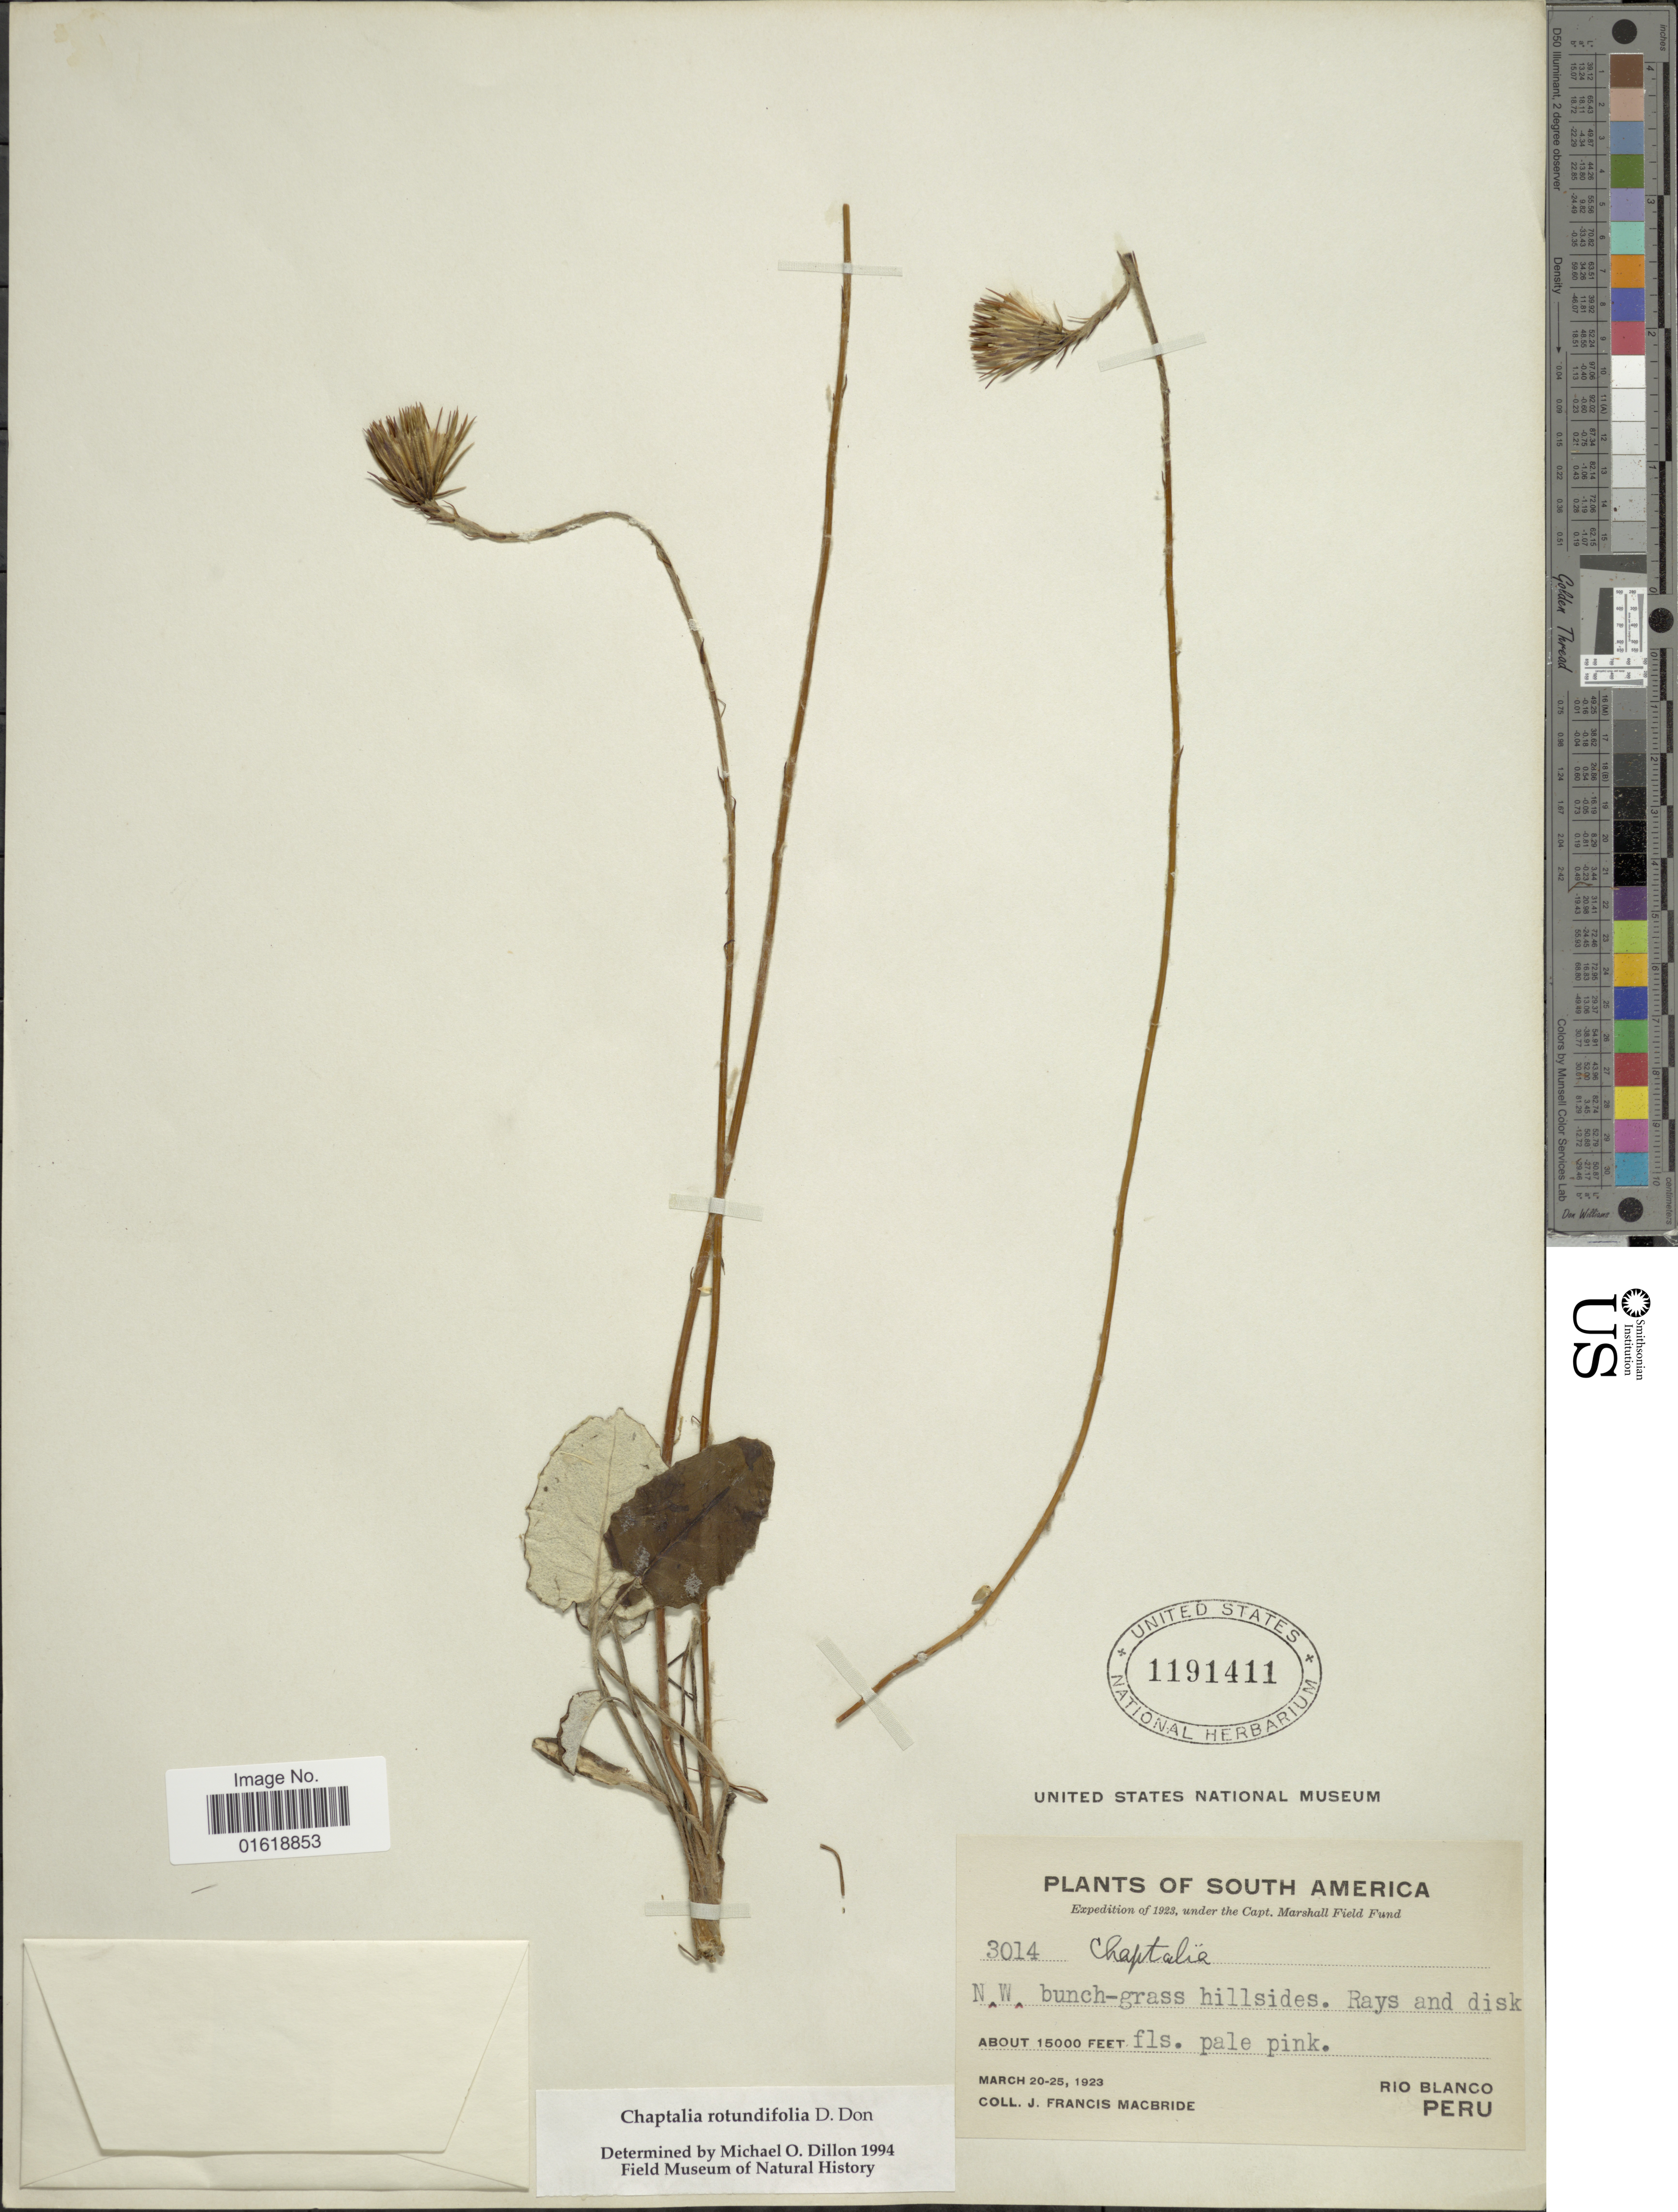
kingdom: Plantae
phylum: Tracheophyta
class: Magnoliopsida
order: Asterales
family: Asteraceae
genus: Chaptalia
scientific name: Chaptalia rotundifolia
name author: D. Don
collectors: J. F. Macbride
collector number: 3014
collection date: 1923-03-20/1923-03-25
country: Peru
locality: N.W. bunch-grass hillsides. Rio Blanco.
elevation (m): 4572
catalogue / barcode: US 1191411